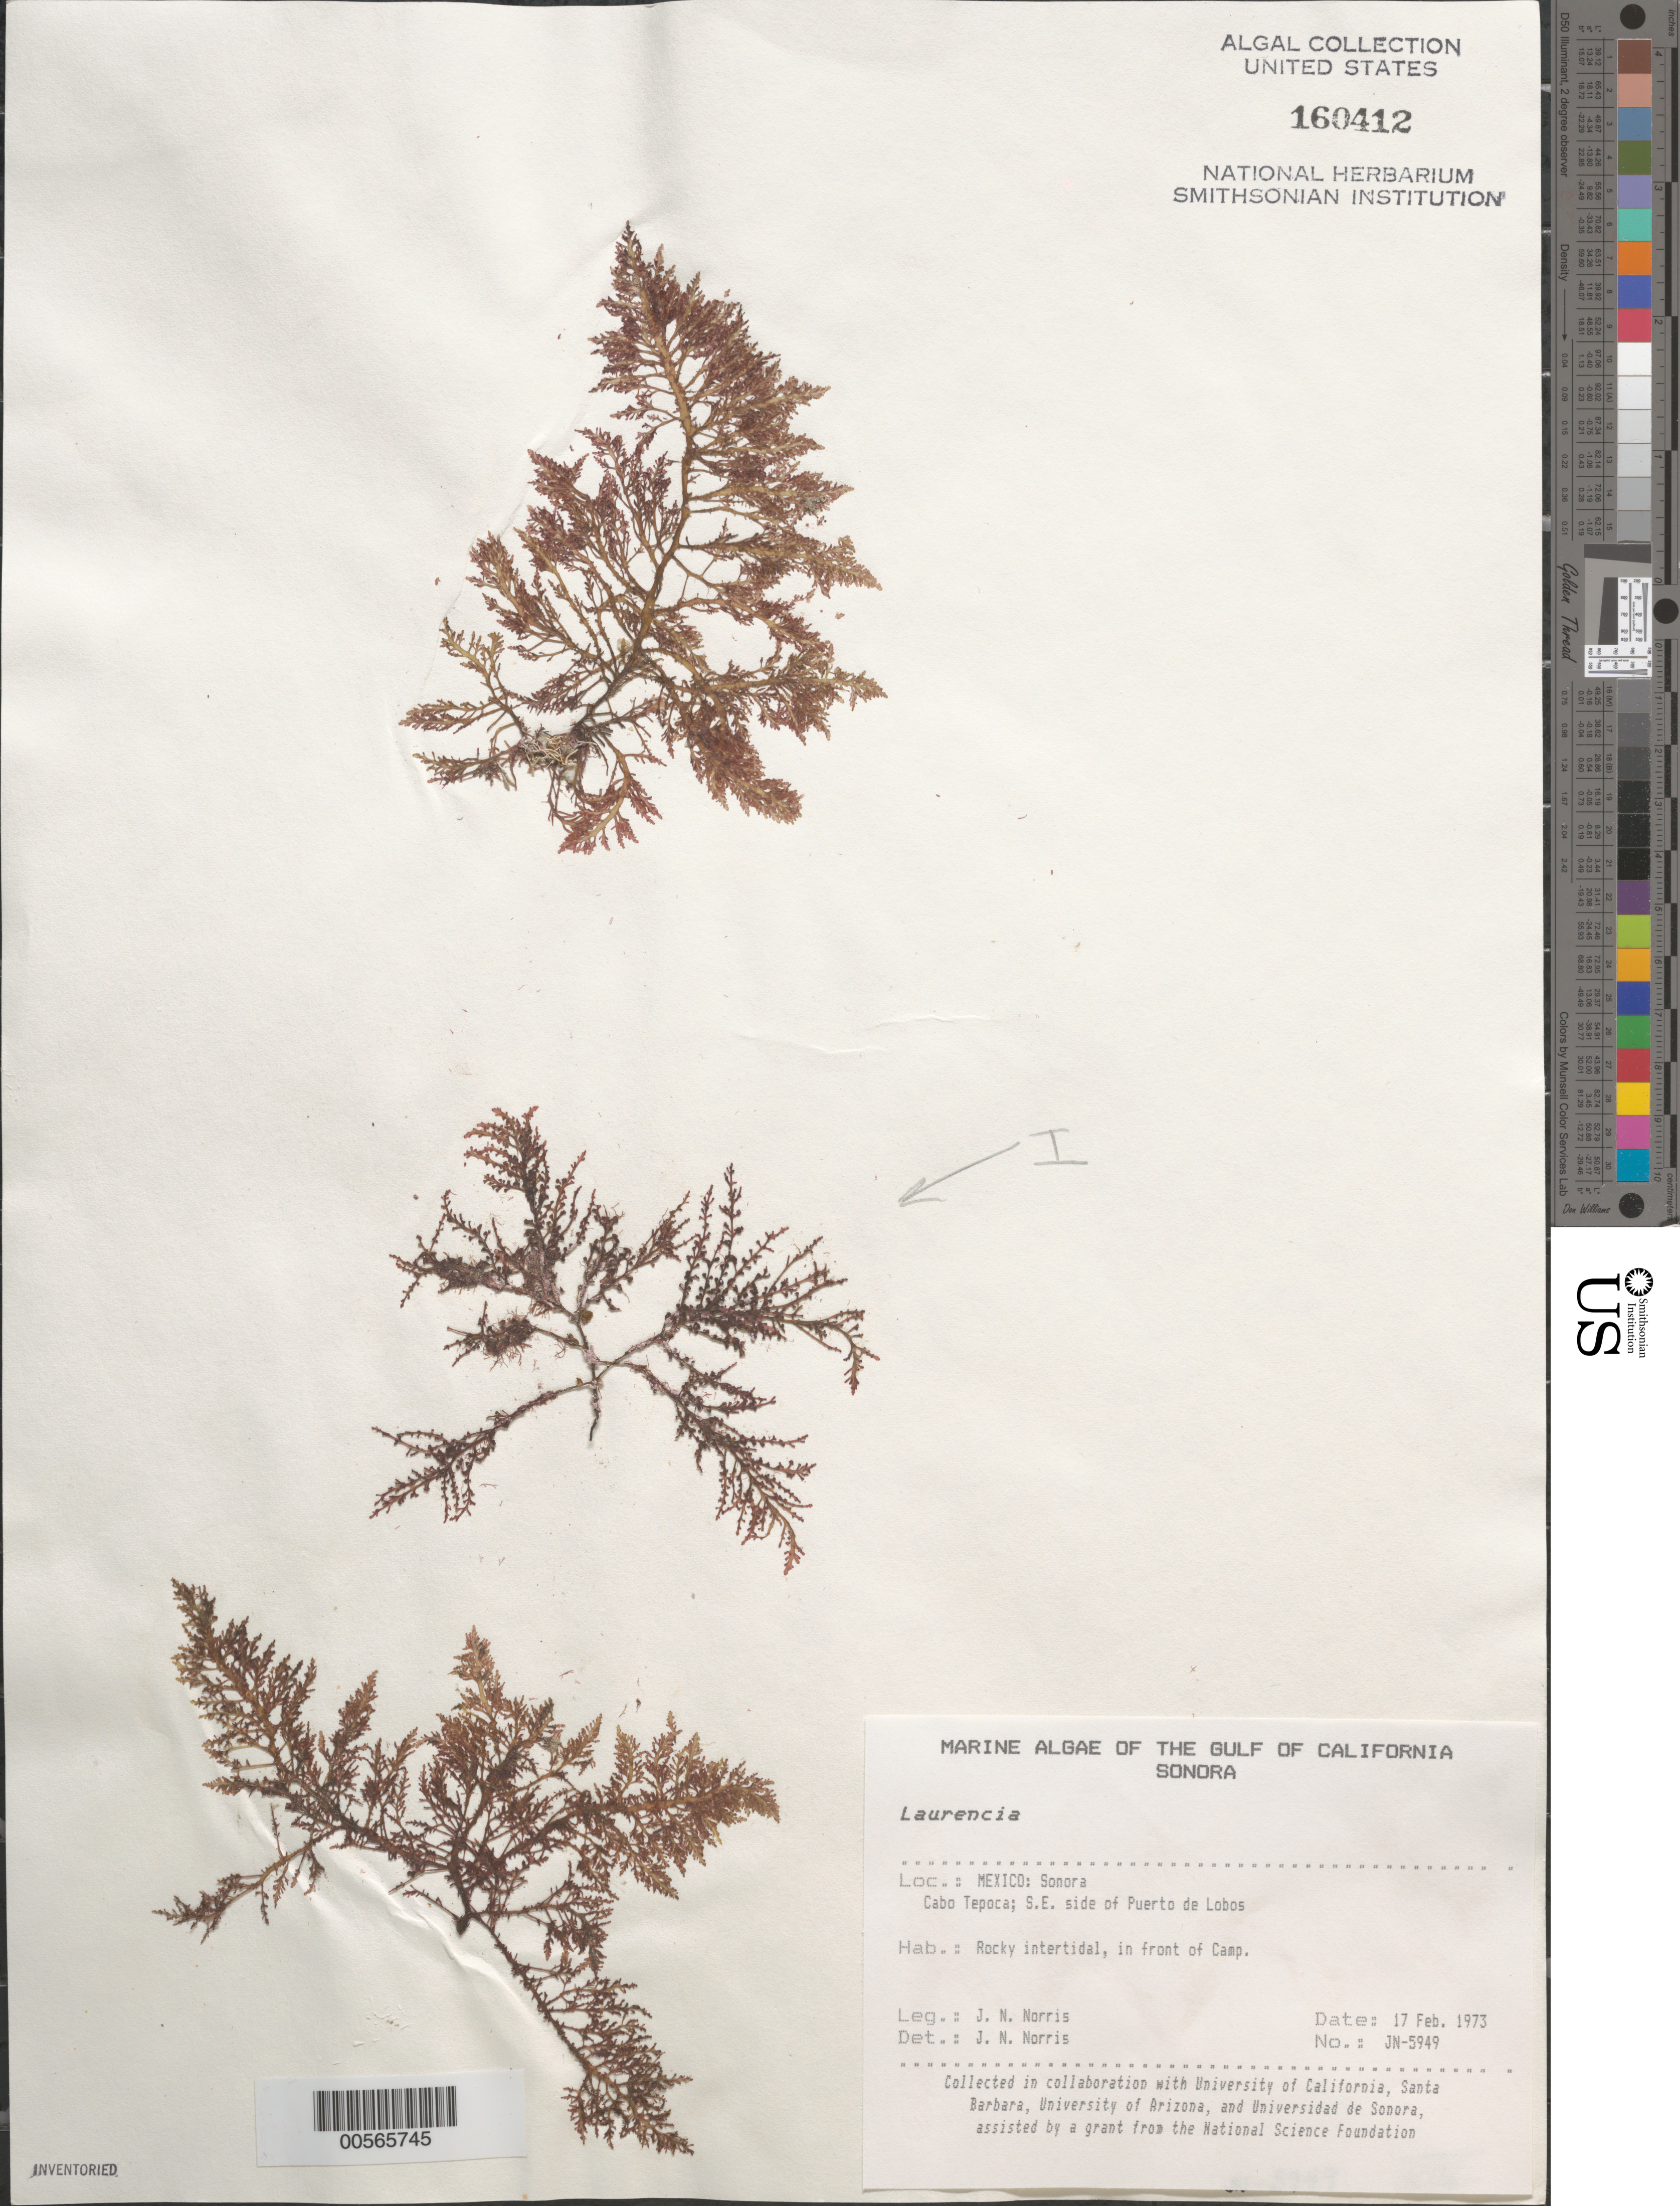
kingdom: Plantae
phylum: Rhodophyta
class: Florideophyceae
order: Ceramiales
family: Rhodomelaceae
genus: Laurencia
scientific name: Laurencia sp.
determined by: Norris, James N.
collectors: J. N. Norris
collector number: JN-5949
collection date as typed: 17 Feb 1973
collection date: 1973-02-17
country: Mexico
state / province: Sonora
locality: Cabo Tepoca, Puerto de Lobos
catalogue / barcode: US 160412